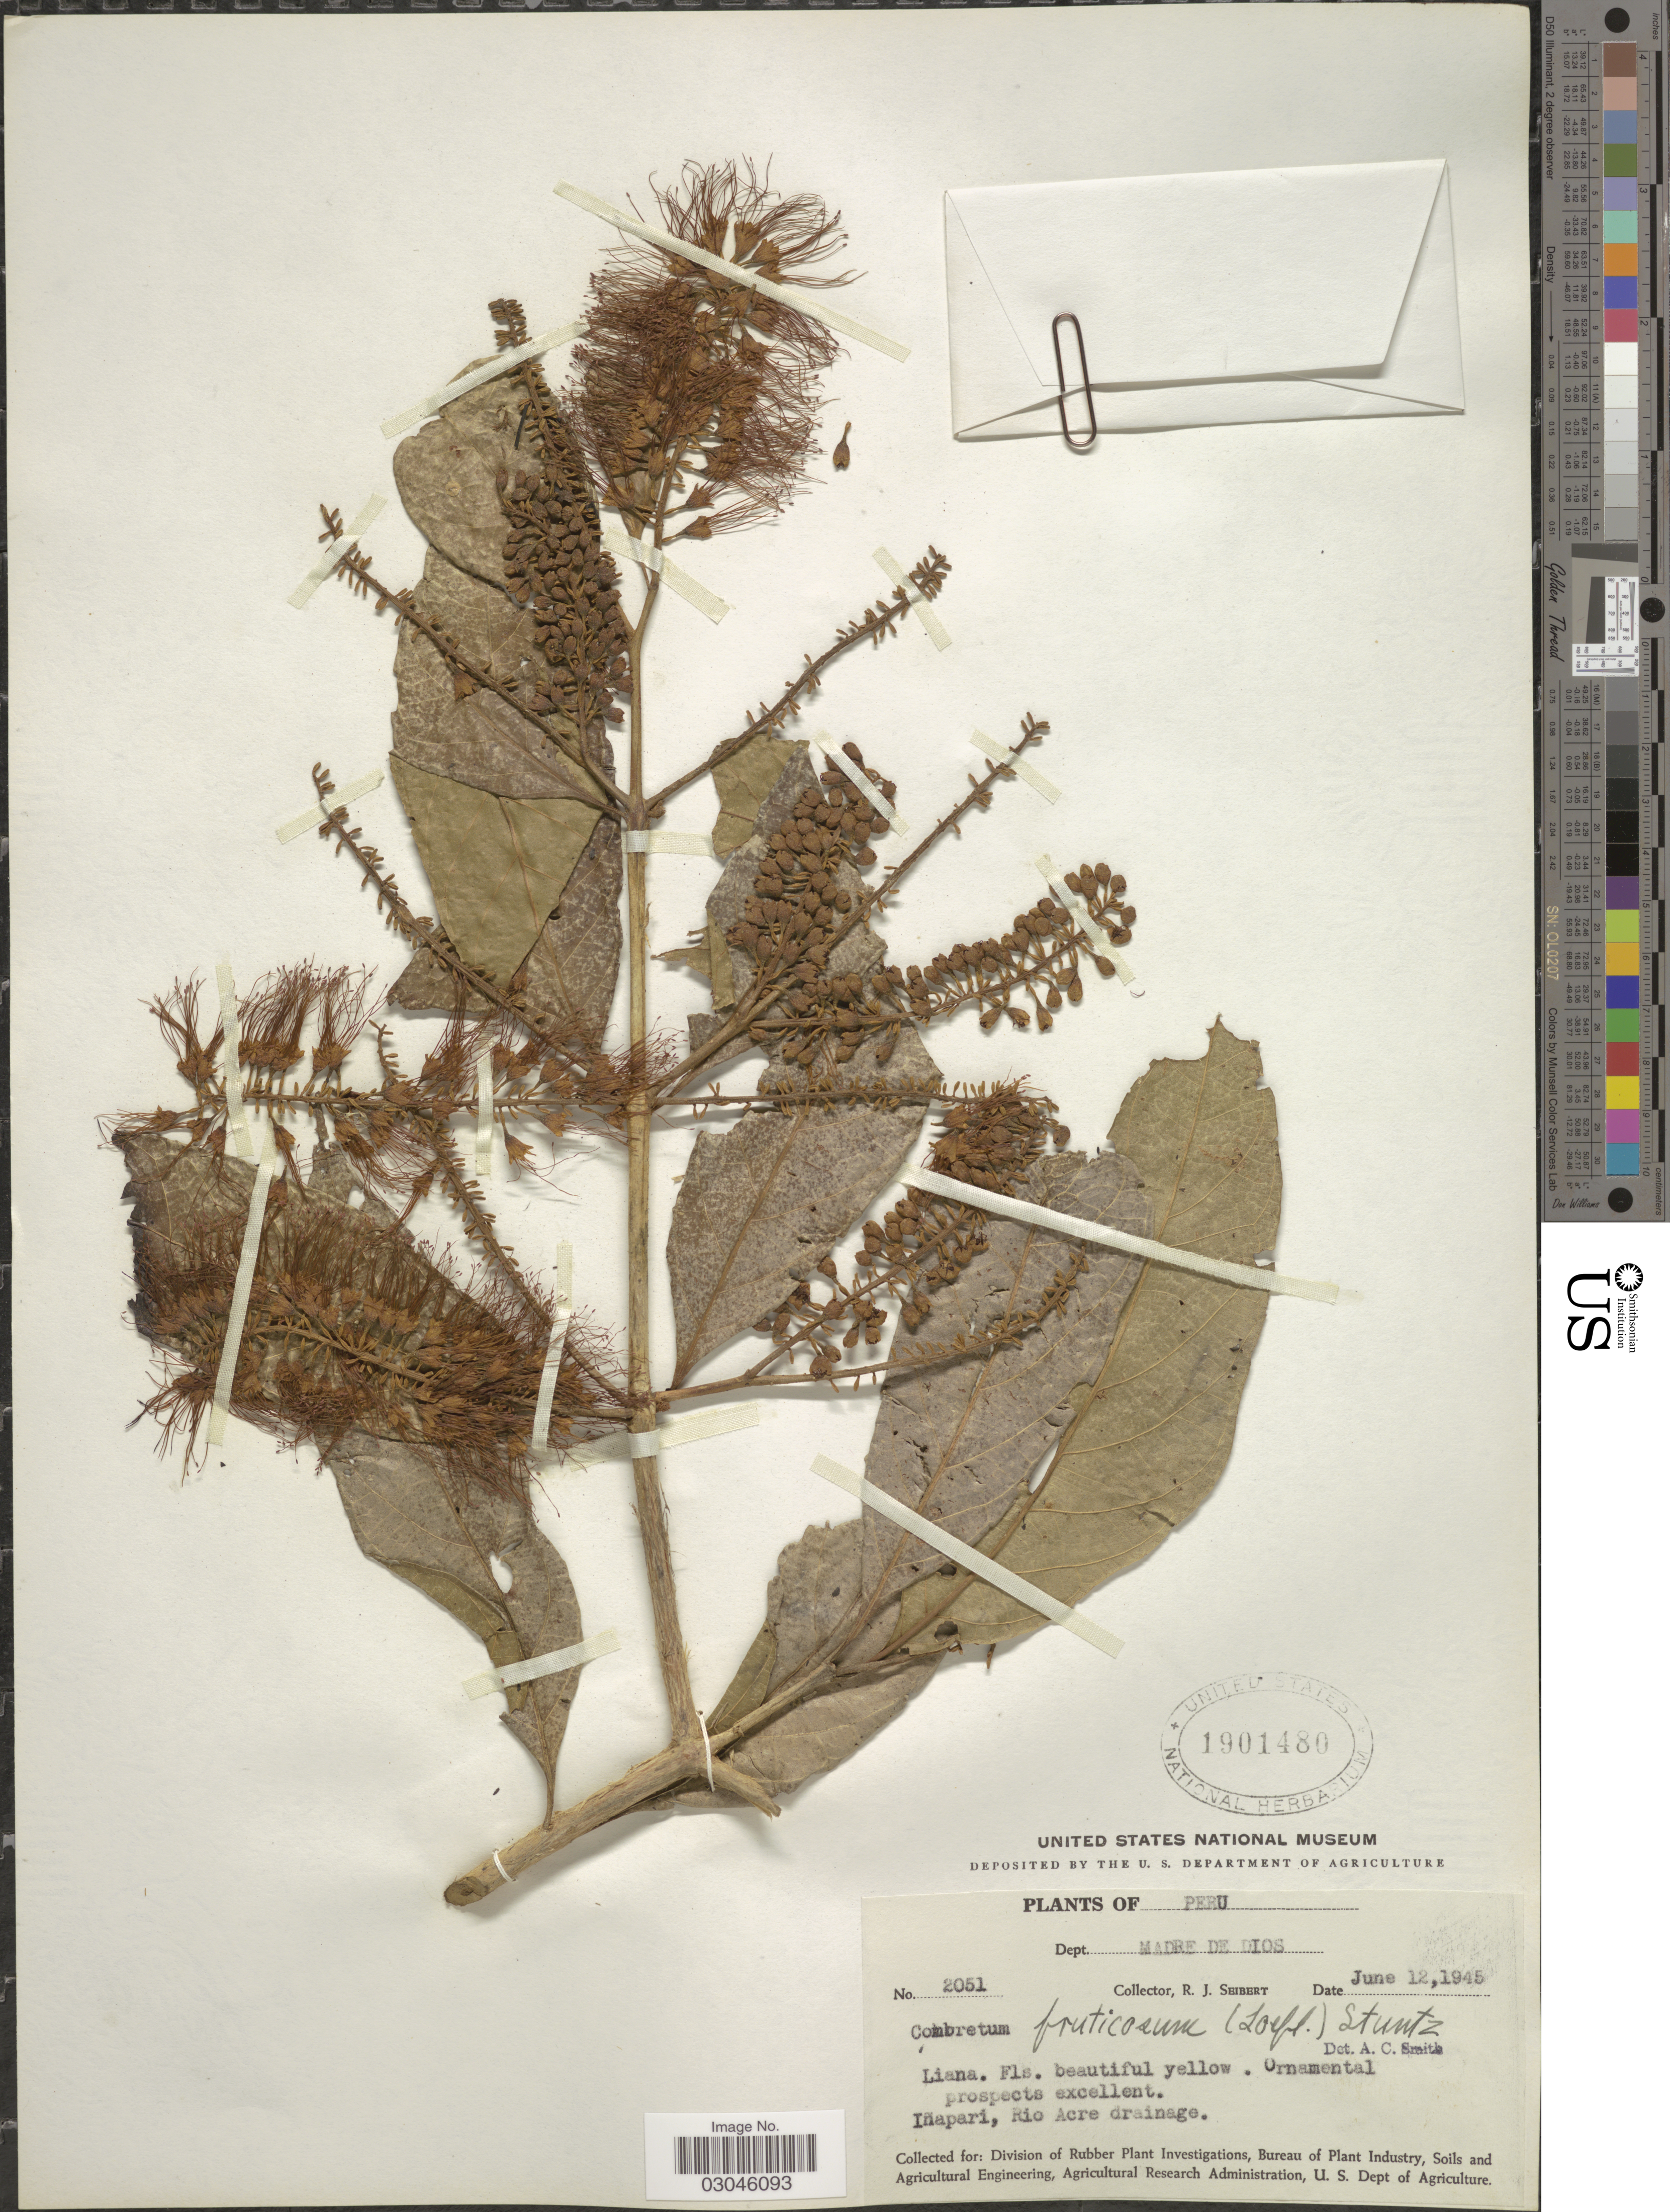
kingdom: Plantae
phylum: Tracheophyta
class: Magnoliopsida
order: Myrtales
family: Combretaceae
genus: Combretum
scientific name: Combretum fruticosum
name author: (Loefl.) Stuntz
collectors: R. J. Seibert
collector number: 2051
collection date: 1945-06-12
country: Peru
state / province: Madre de Dios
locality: Dept. Madre De Dios. Iñapri, Rio Acre drainage.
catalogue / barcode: US 1901480